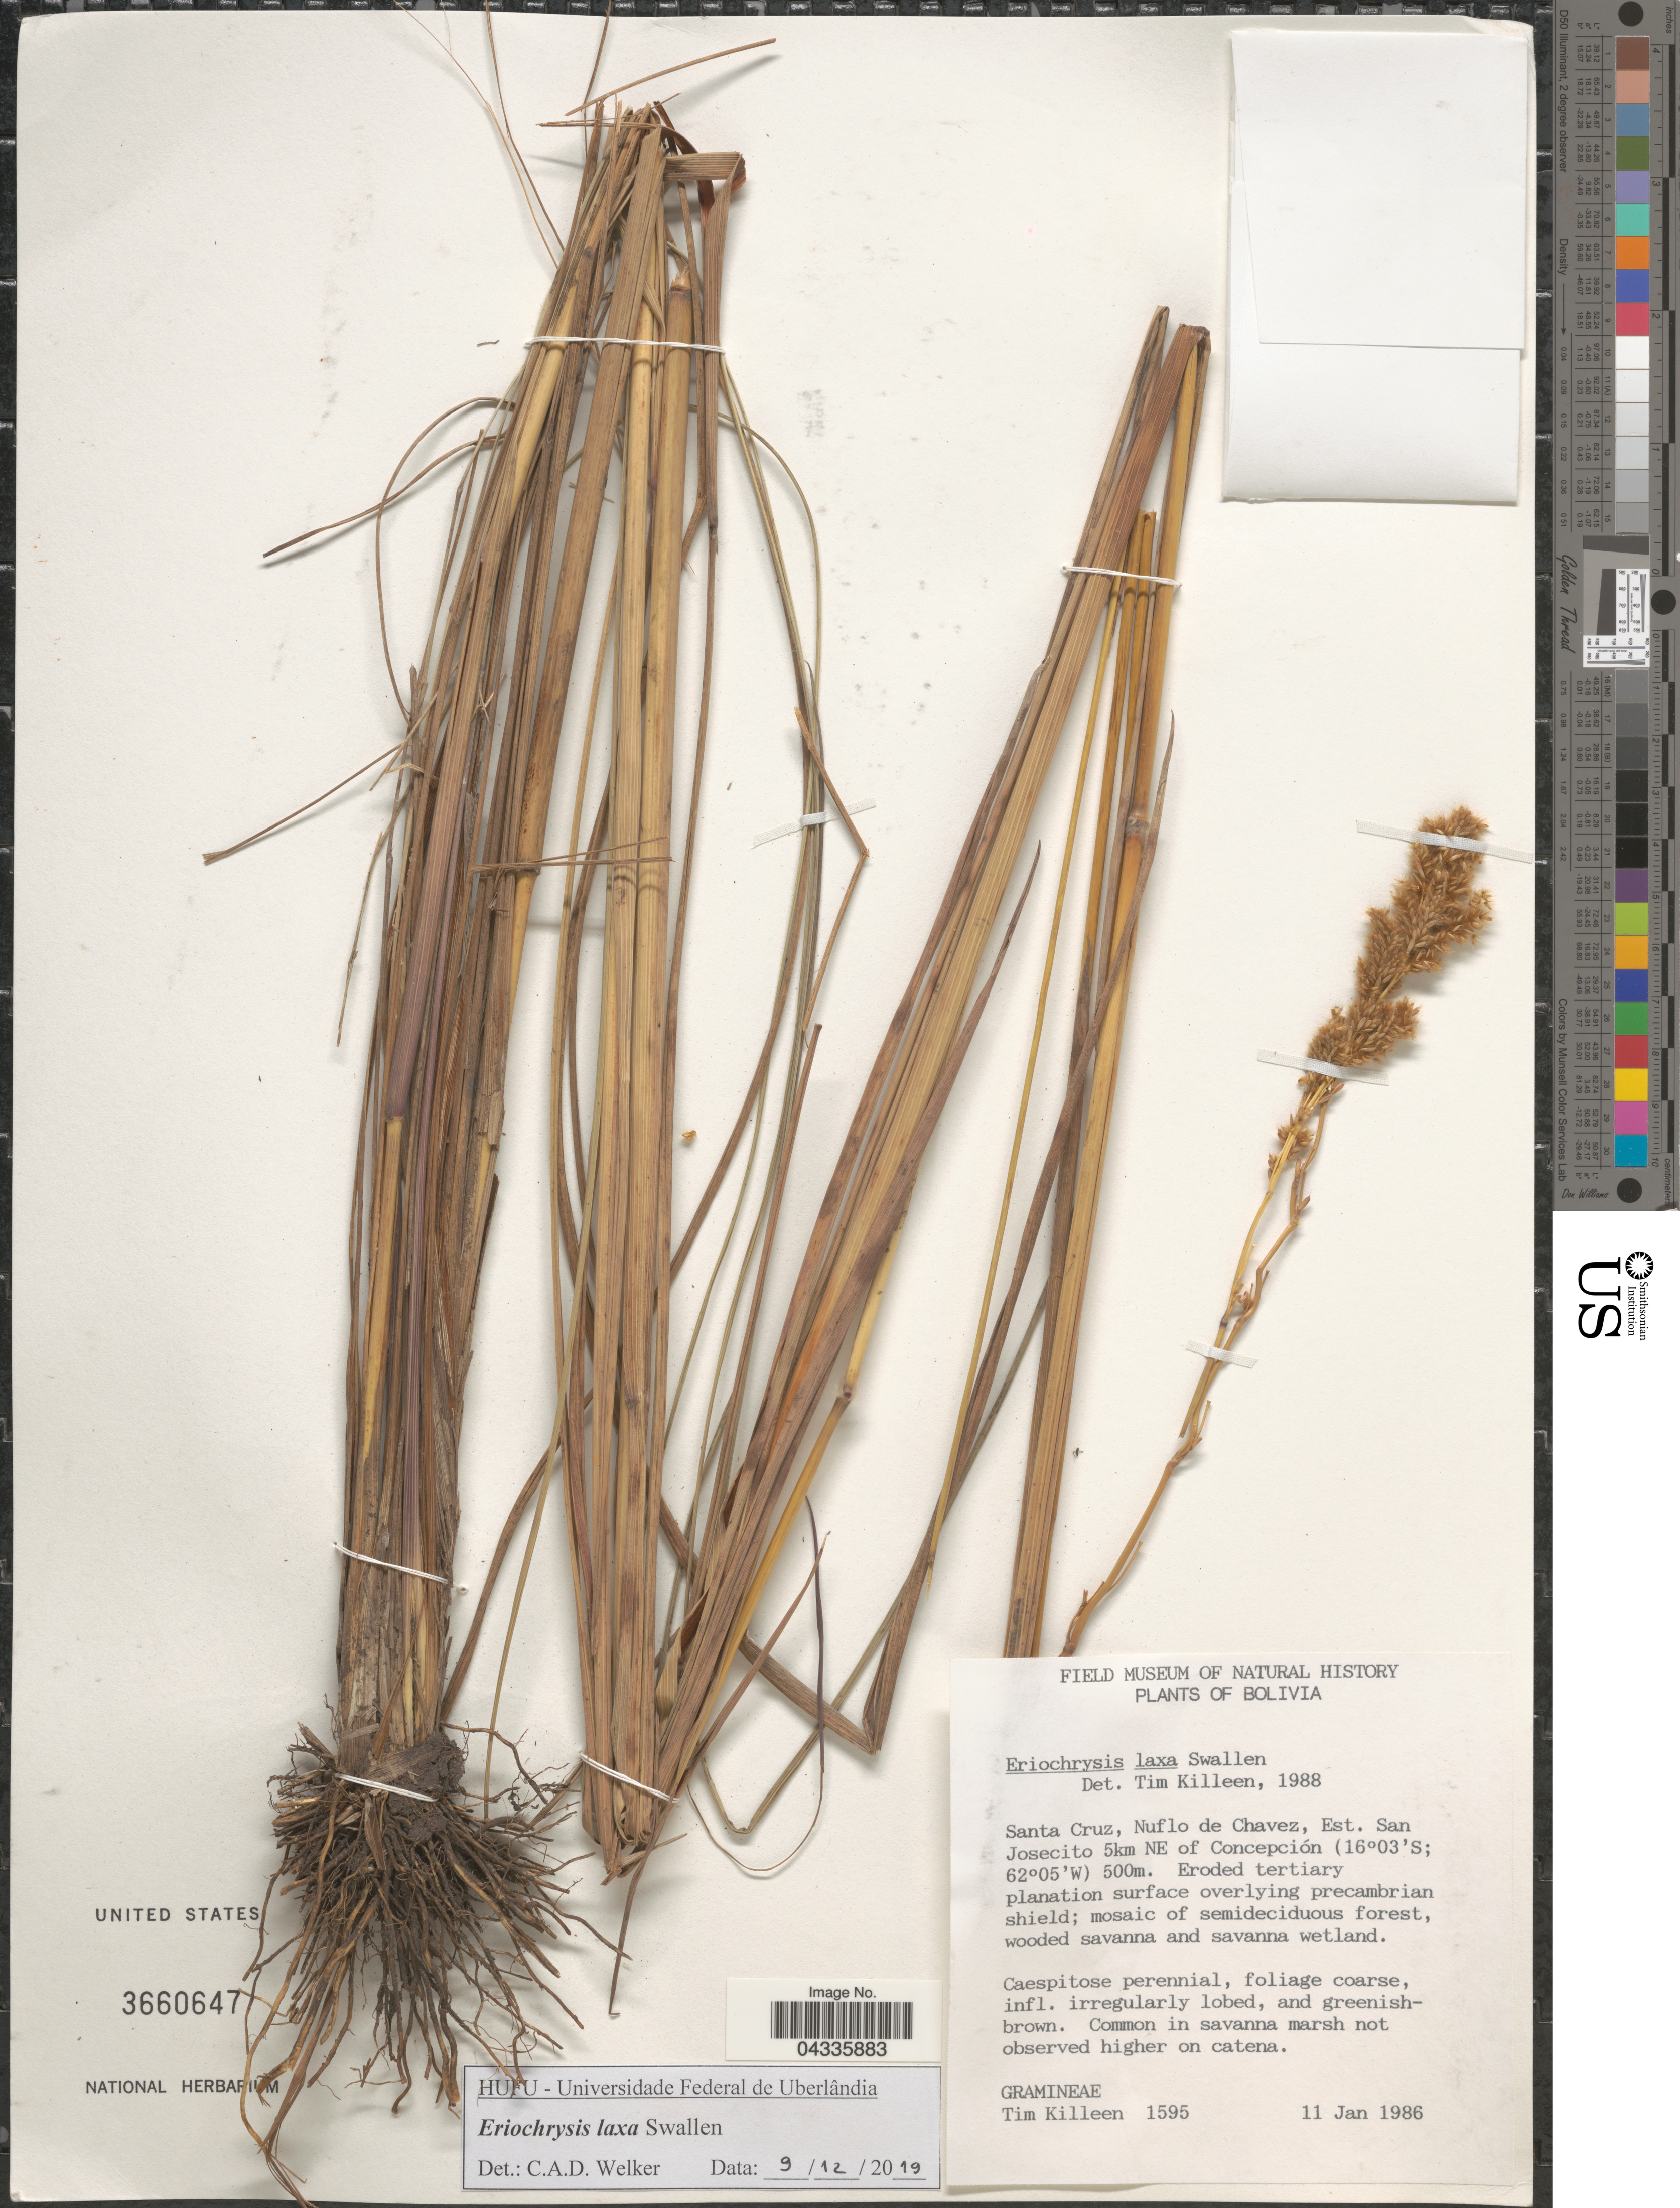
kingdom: Plantae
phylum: Tracheophyta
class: Liliopsida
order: Poales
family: Poaceae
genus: Eriochrysis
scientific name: Eriochrysis laxa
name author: Swallen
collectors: T. J. Killeen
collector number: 1595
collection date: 1986-01-11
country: Bolivia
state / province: Santa Cruz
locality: Nuflo de Chavez, Est. San Josecito 5km NE of Concepción.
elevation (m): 500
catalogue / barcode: US 3660647